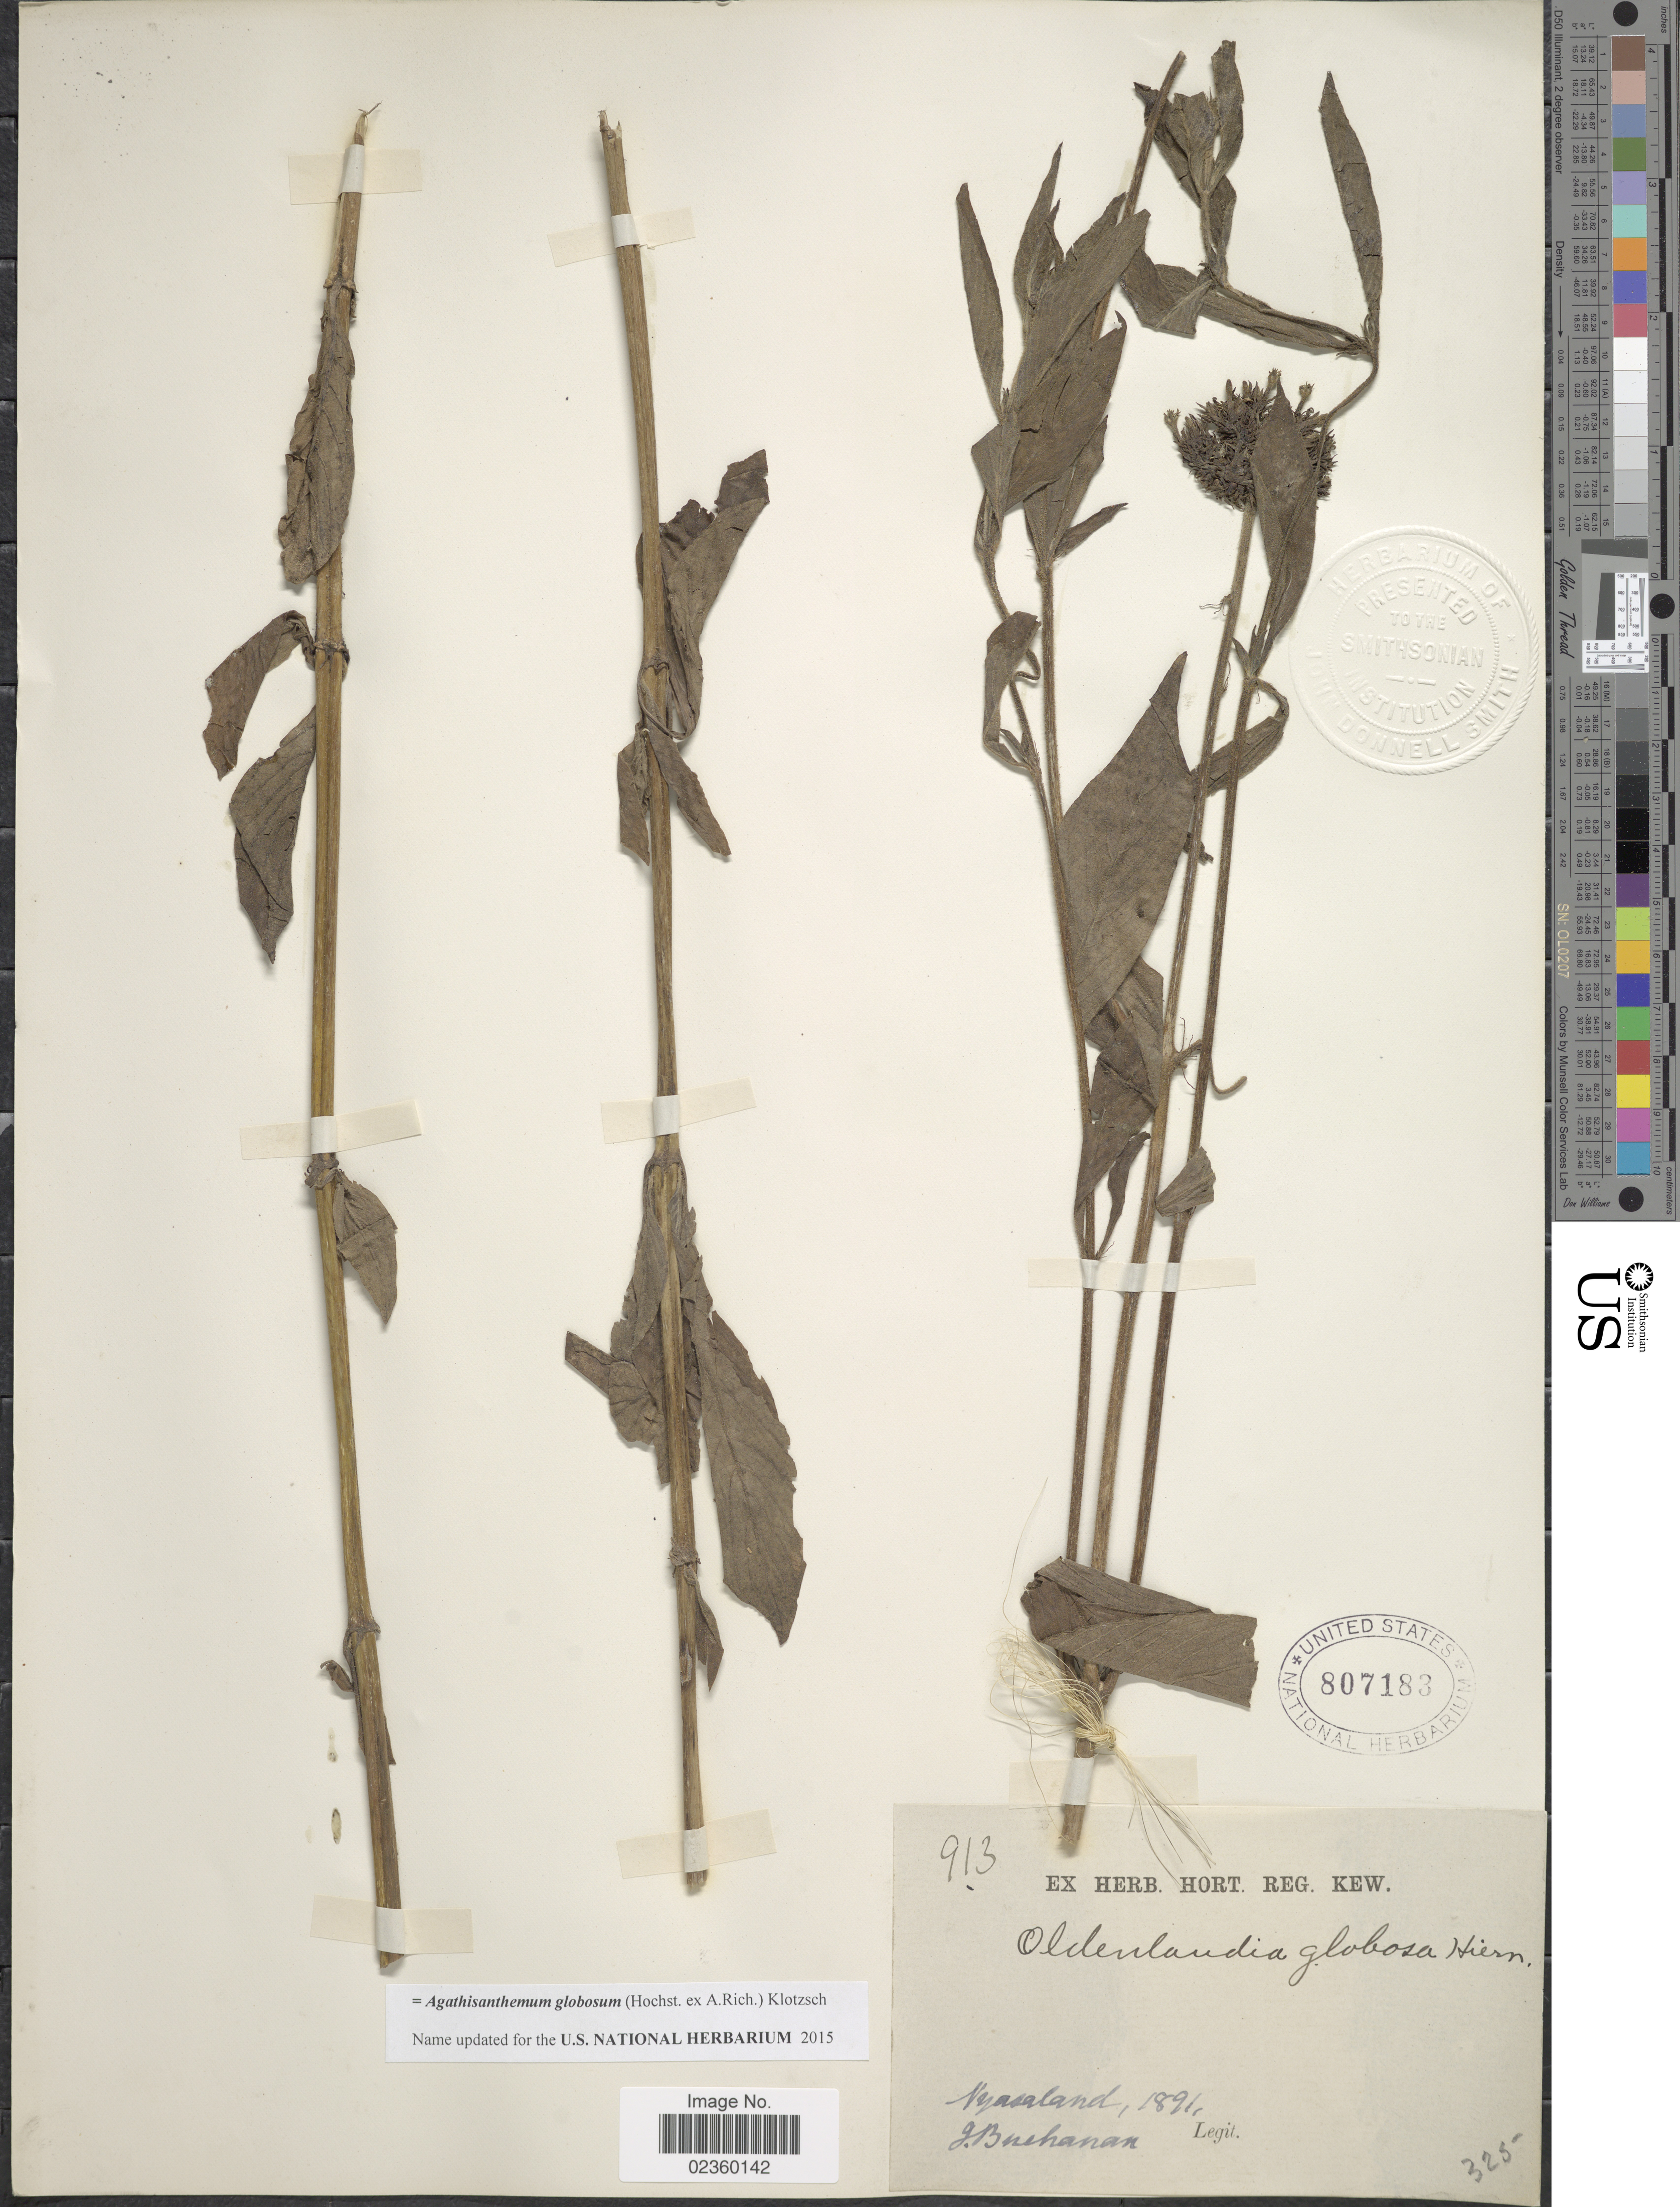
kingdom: Plantae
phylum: Tracheophyta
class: Magnoliopsida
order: Gentianales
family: Rubiaceae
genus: Agathisanthemum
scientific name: Agathisanthemum globosum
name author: (Hochst. ex A. Rich.) Klotzsch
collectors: J. Buchanan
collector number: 913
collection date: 1891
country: Malawi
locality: Nyasaland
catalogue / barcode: US 807183